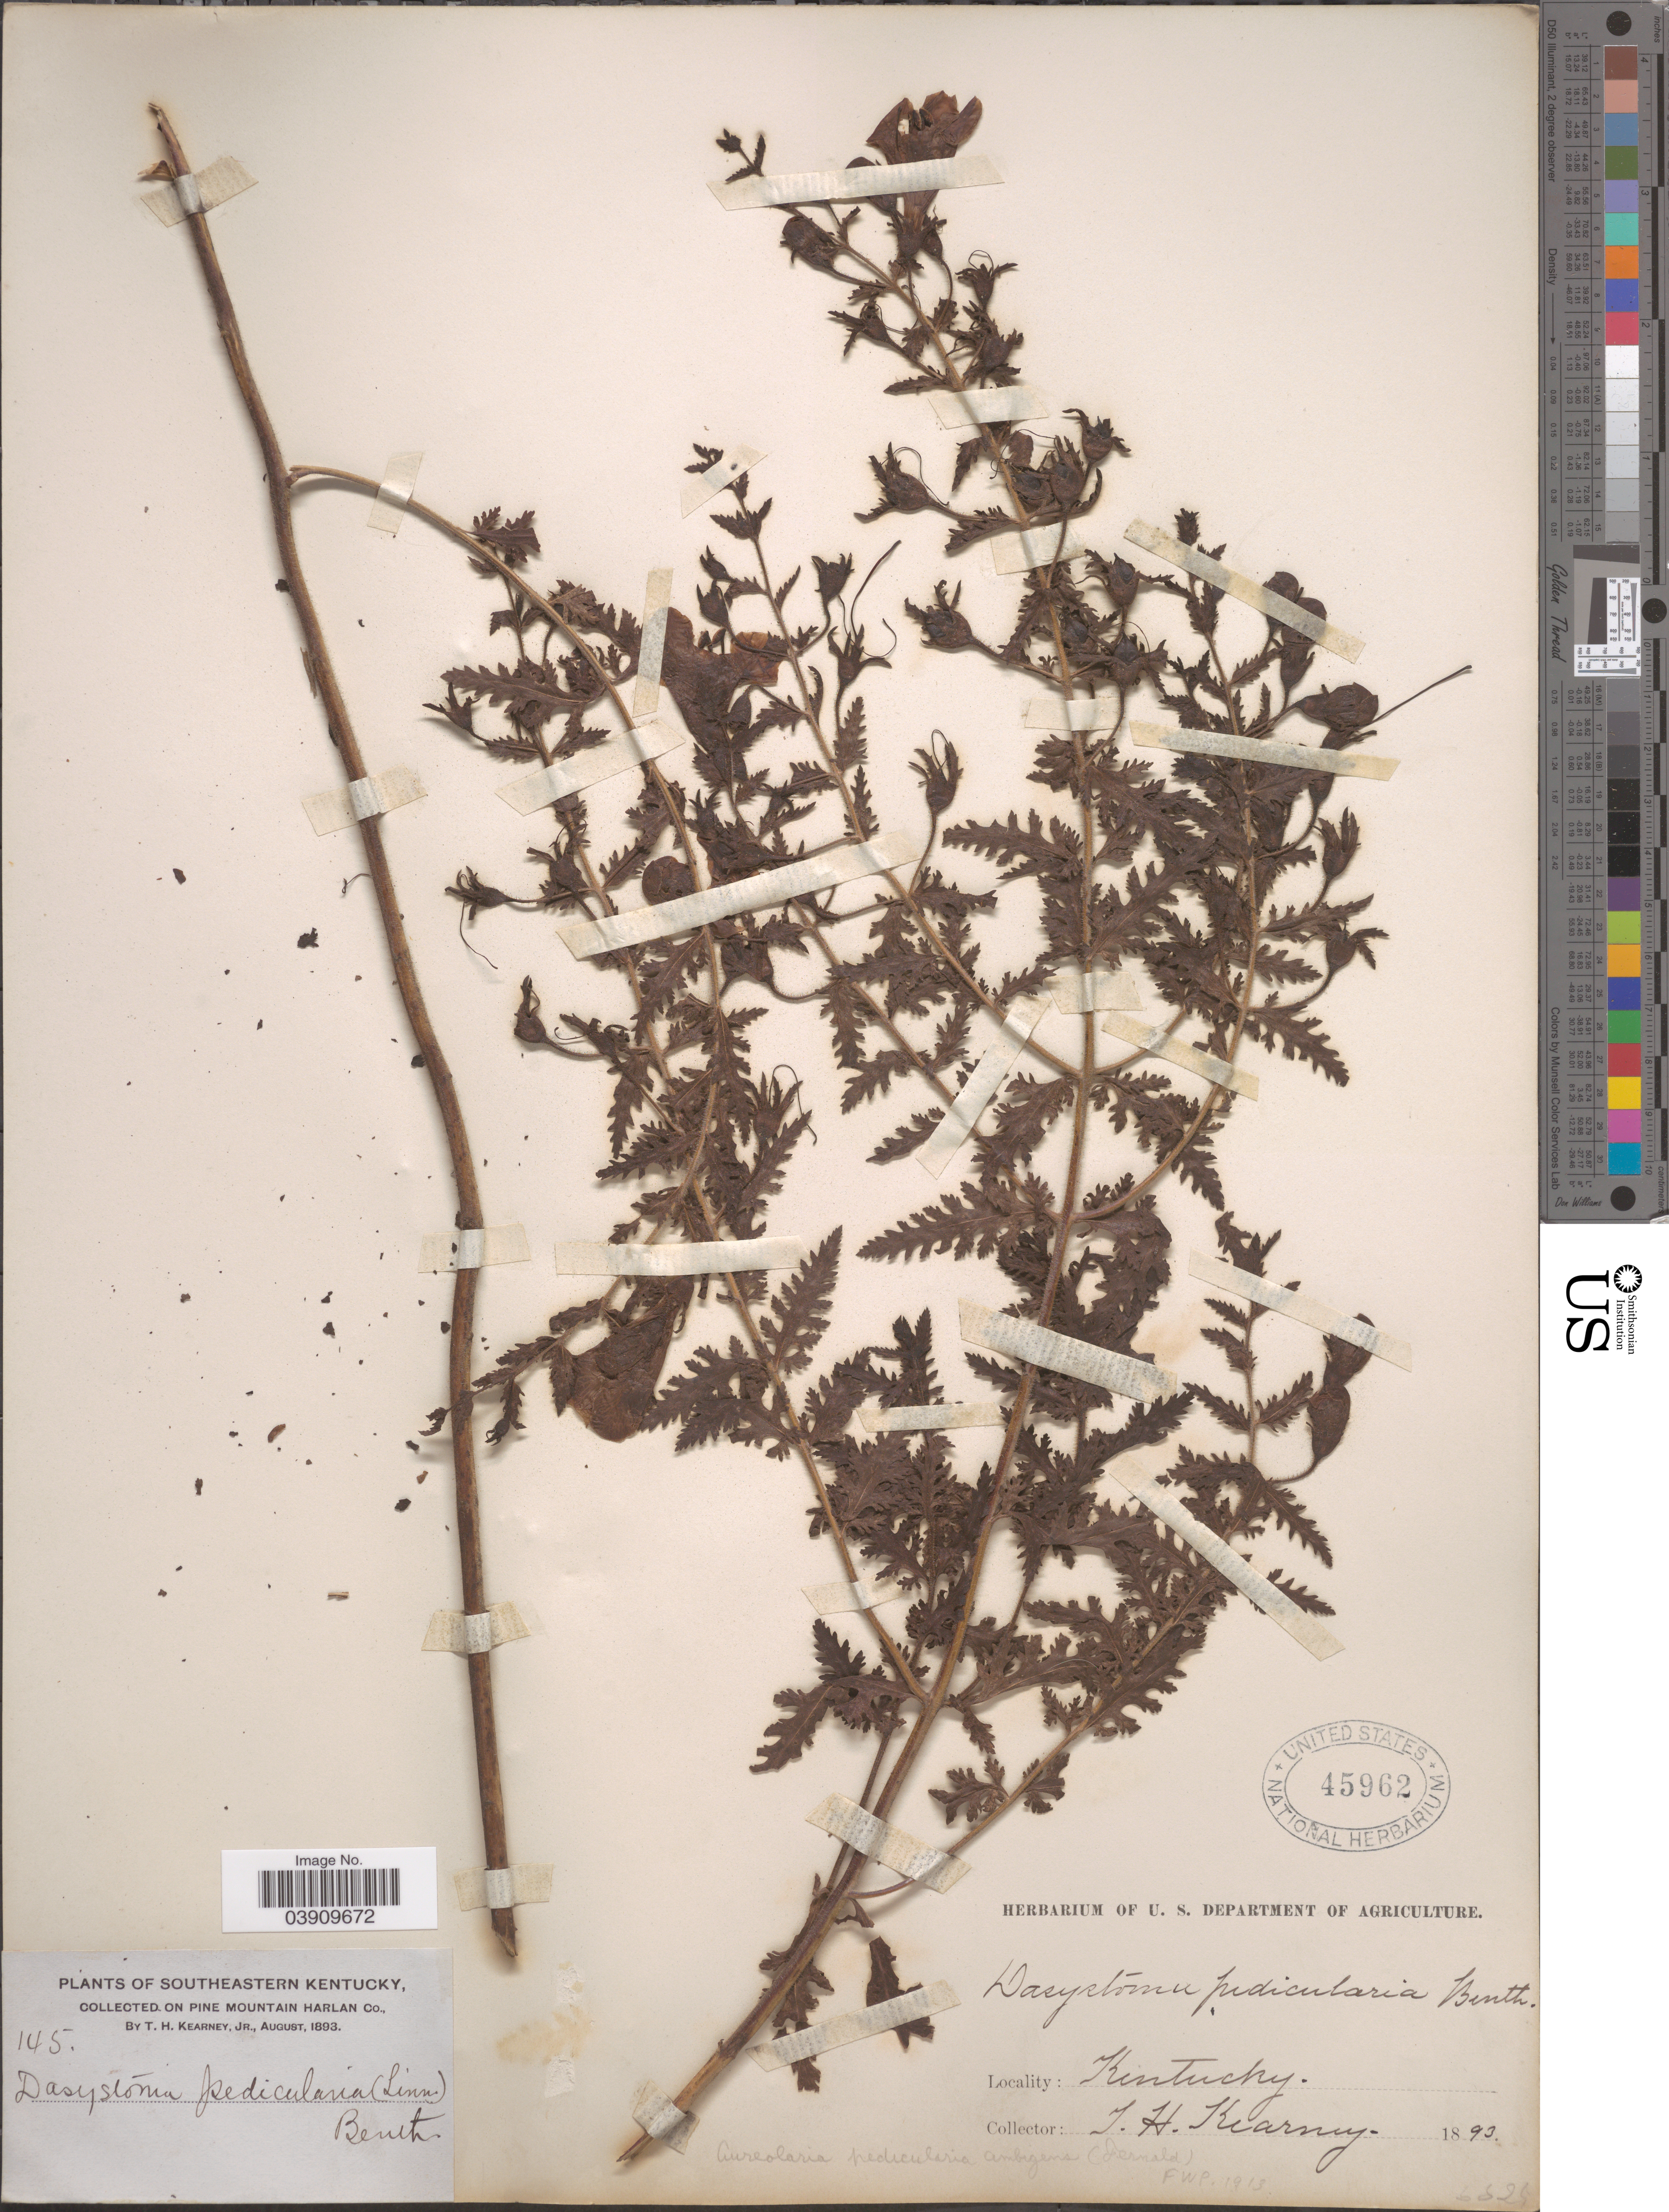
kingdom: Plantae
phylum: Tracheophyta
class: Magnoliopsida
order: Lamiales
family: Orobanchaceae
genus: Aureolaria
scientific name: Aureolaria pedicularia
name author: (L.) Raf. ex Farw.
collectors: T. H. Kearney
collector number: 145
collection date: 1893-08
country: United States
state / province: Kentucky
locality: Southeastern Kentucky. On Pine Mountain Harlan Co.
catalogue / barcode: US 45962